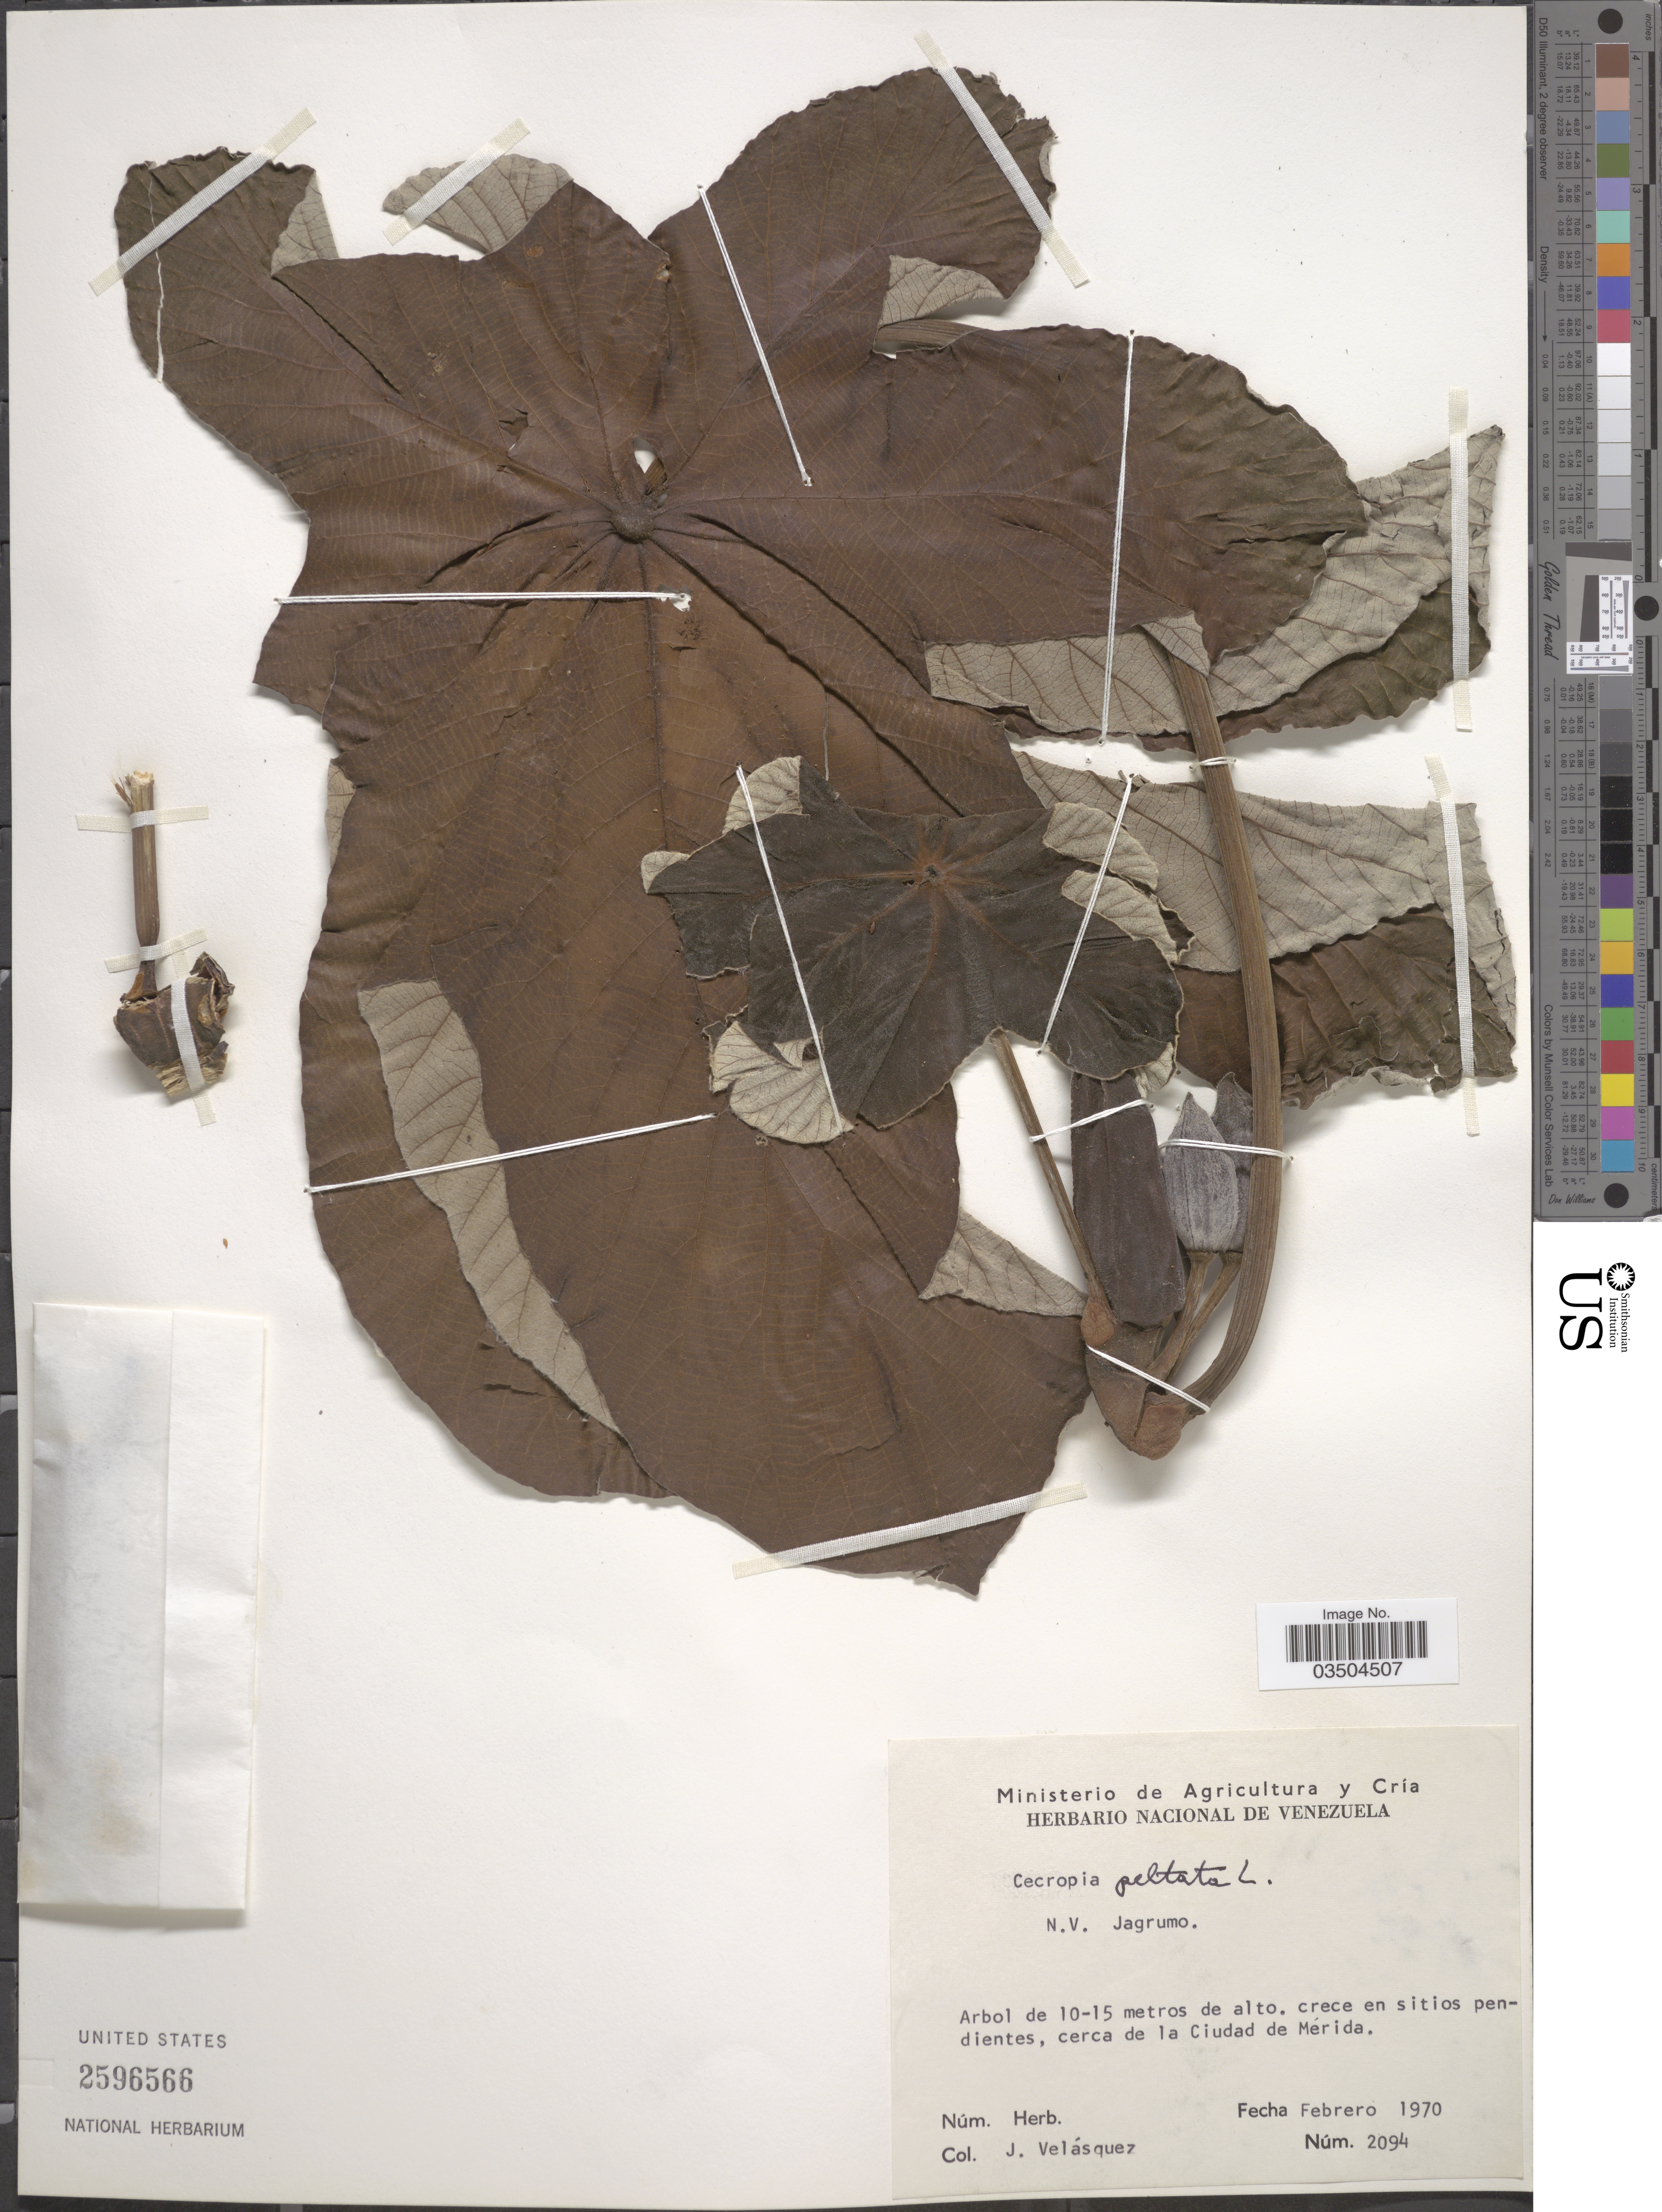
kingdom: Plantae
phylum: Tracheophyta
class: Magnoliopsida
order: Rosales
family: Urticaceae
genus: Cecropia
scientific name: Cecropia peltata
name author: L.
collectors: J. Velasquez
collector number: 2094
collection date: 1970-02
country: Venezuela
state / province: Merida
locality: Crece en sitios pendientes, cerca de la Ciudad de Mérida.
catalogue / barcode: US 2596566